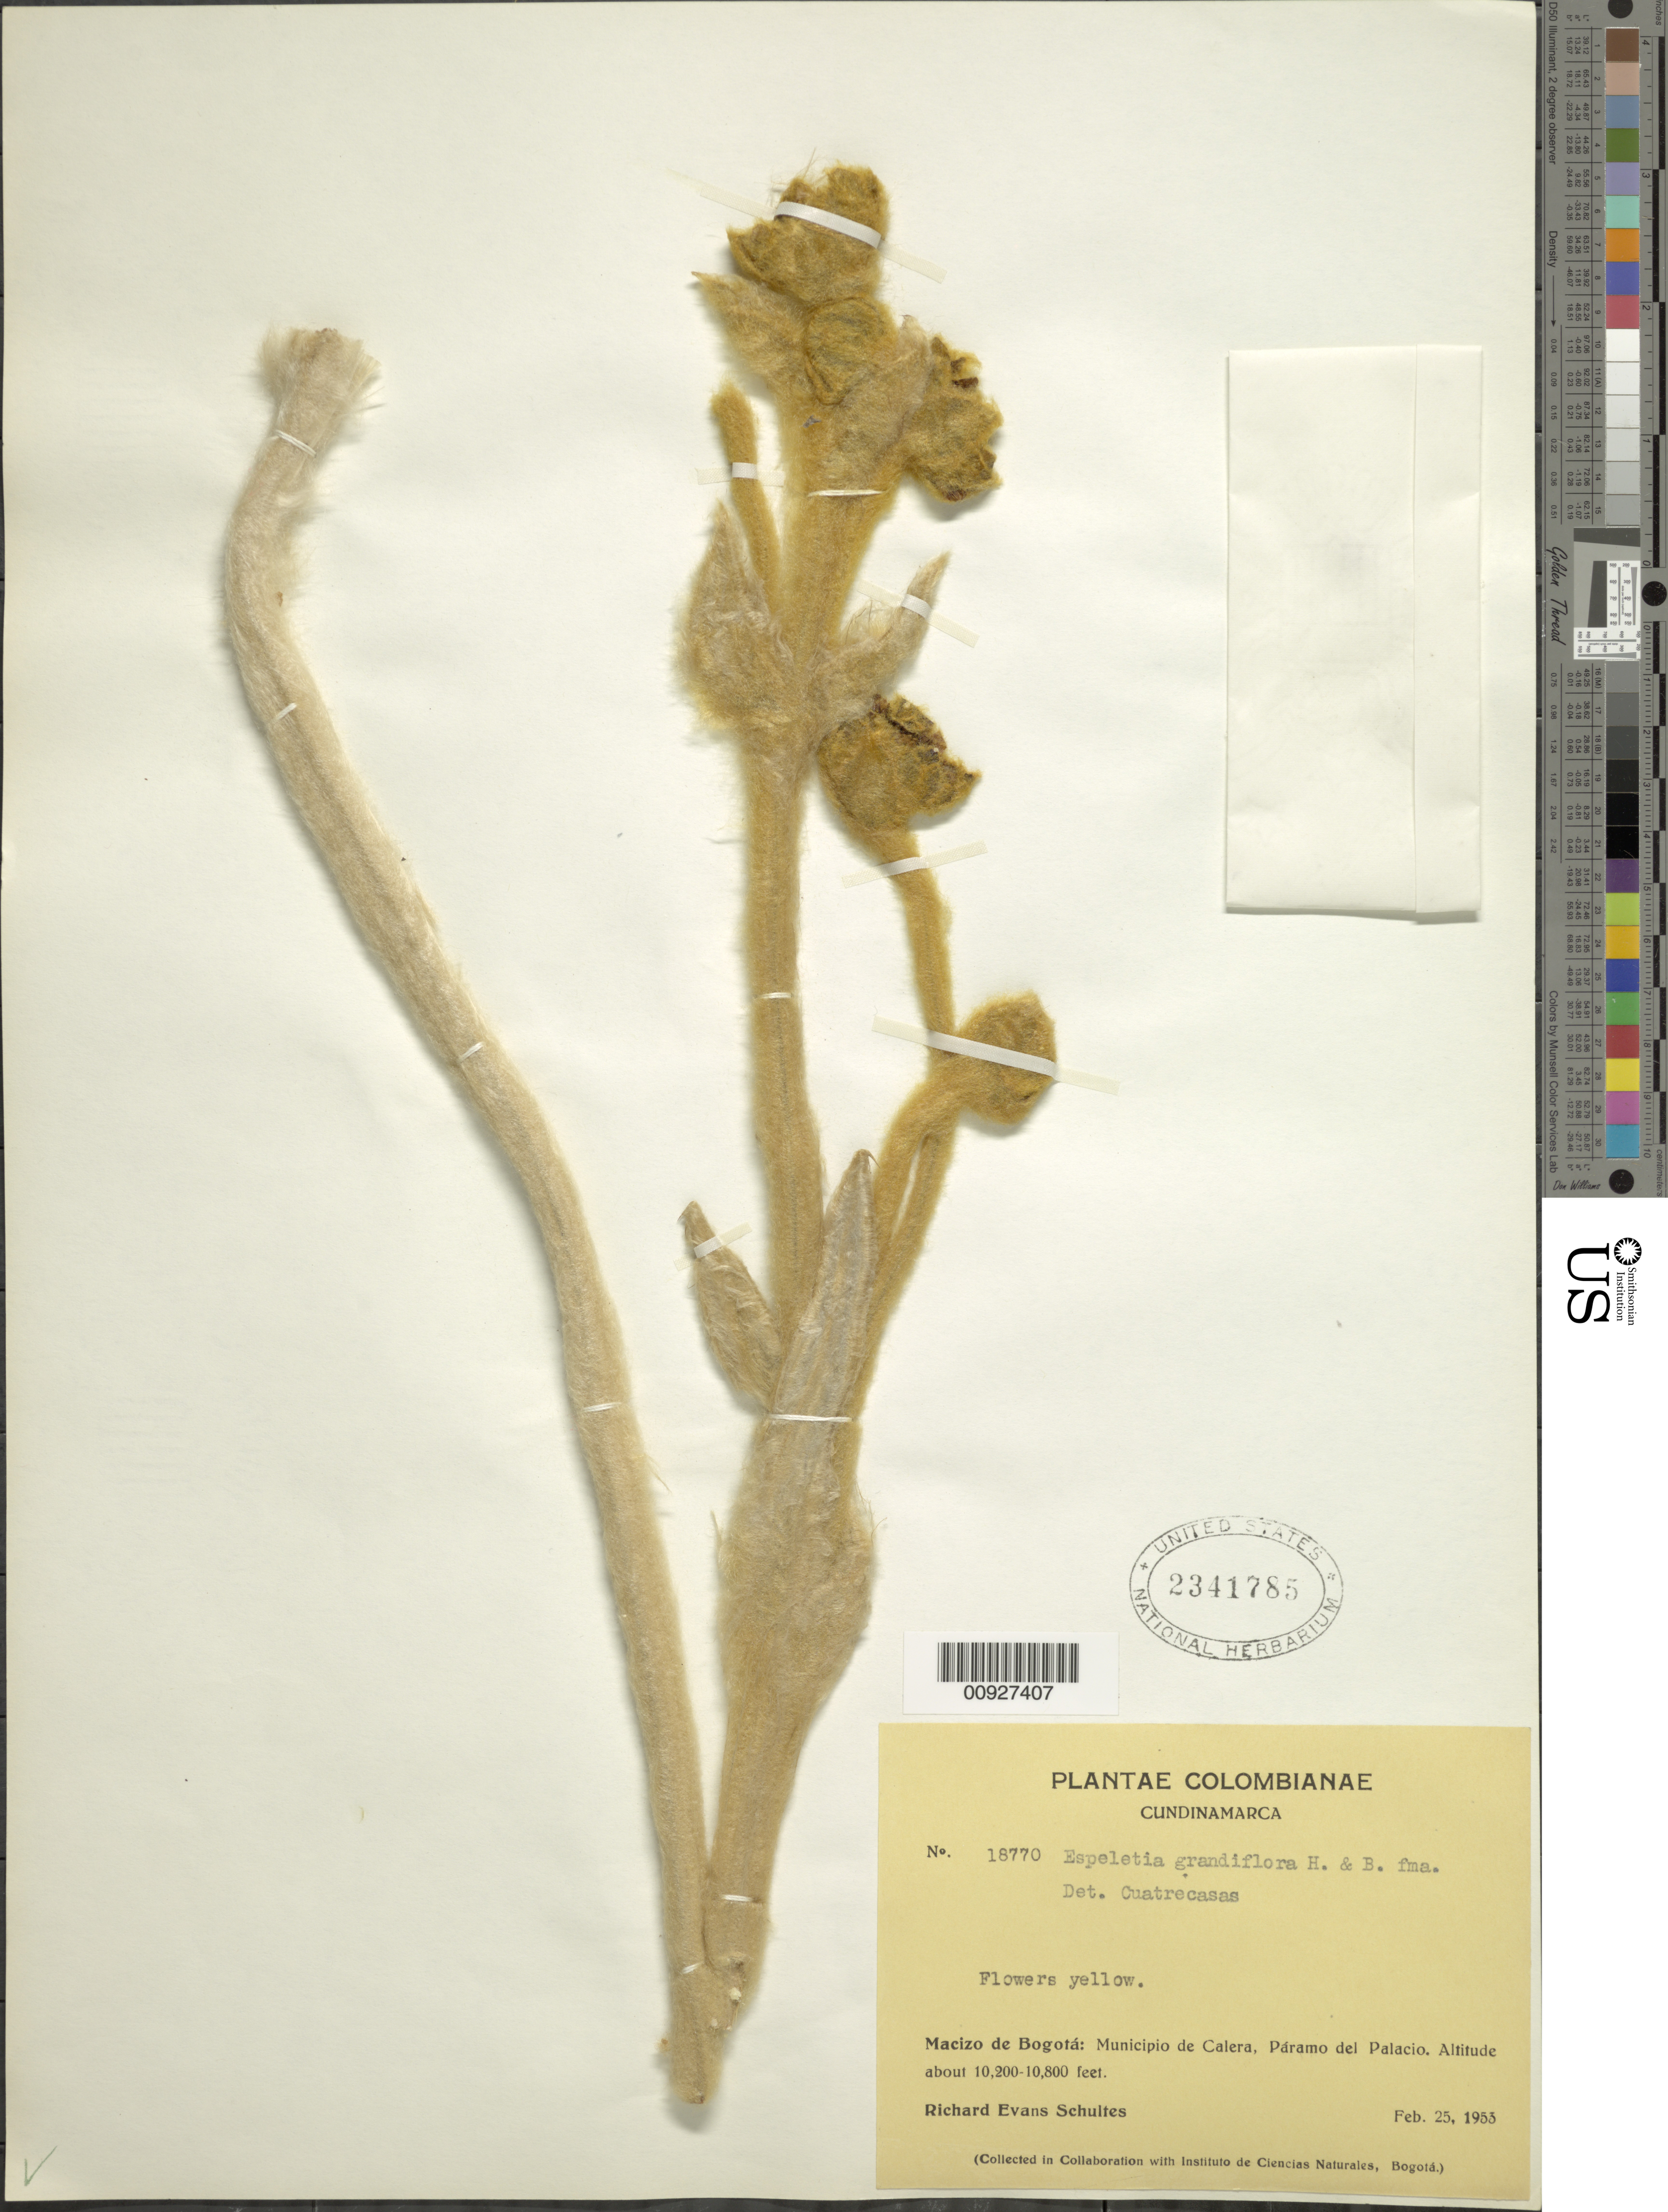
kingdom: Plantae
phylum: Tracheophyta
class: Magnoliopsida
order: Asterales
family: Asteraceae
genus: Espeletia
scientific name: Espeletia grandiflora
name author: Humb. & Bonpl.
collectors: R. E. Schultes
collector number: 18770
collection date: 1953-02-25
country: Colombia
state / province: Cundinamarca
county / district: Calera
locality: Páramo de Palacio. Macizo de Bogotá.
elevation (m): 3400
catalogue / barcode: US 2341785